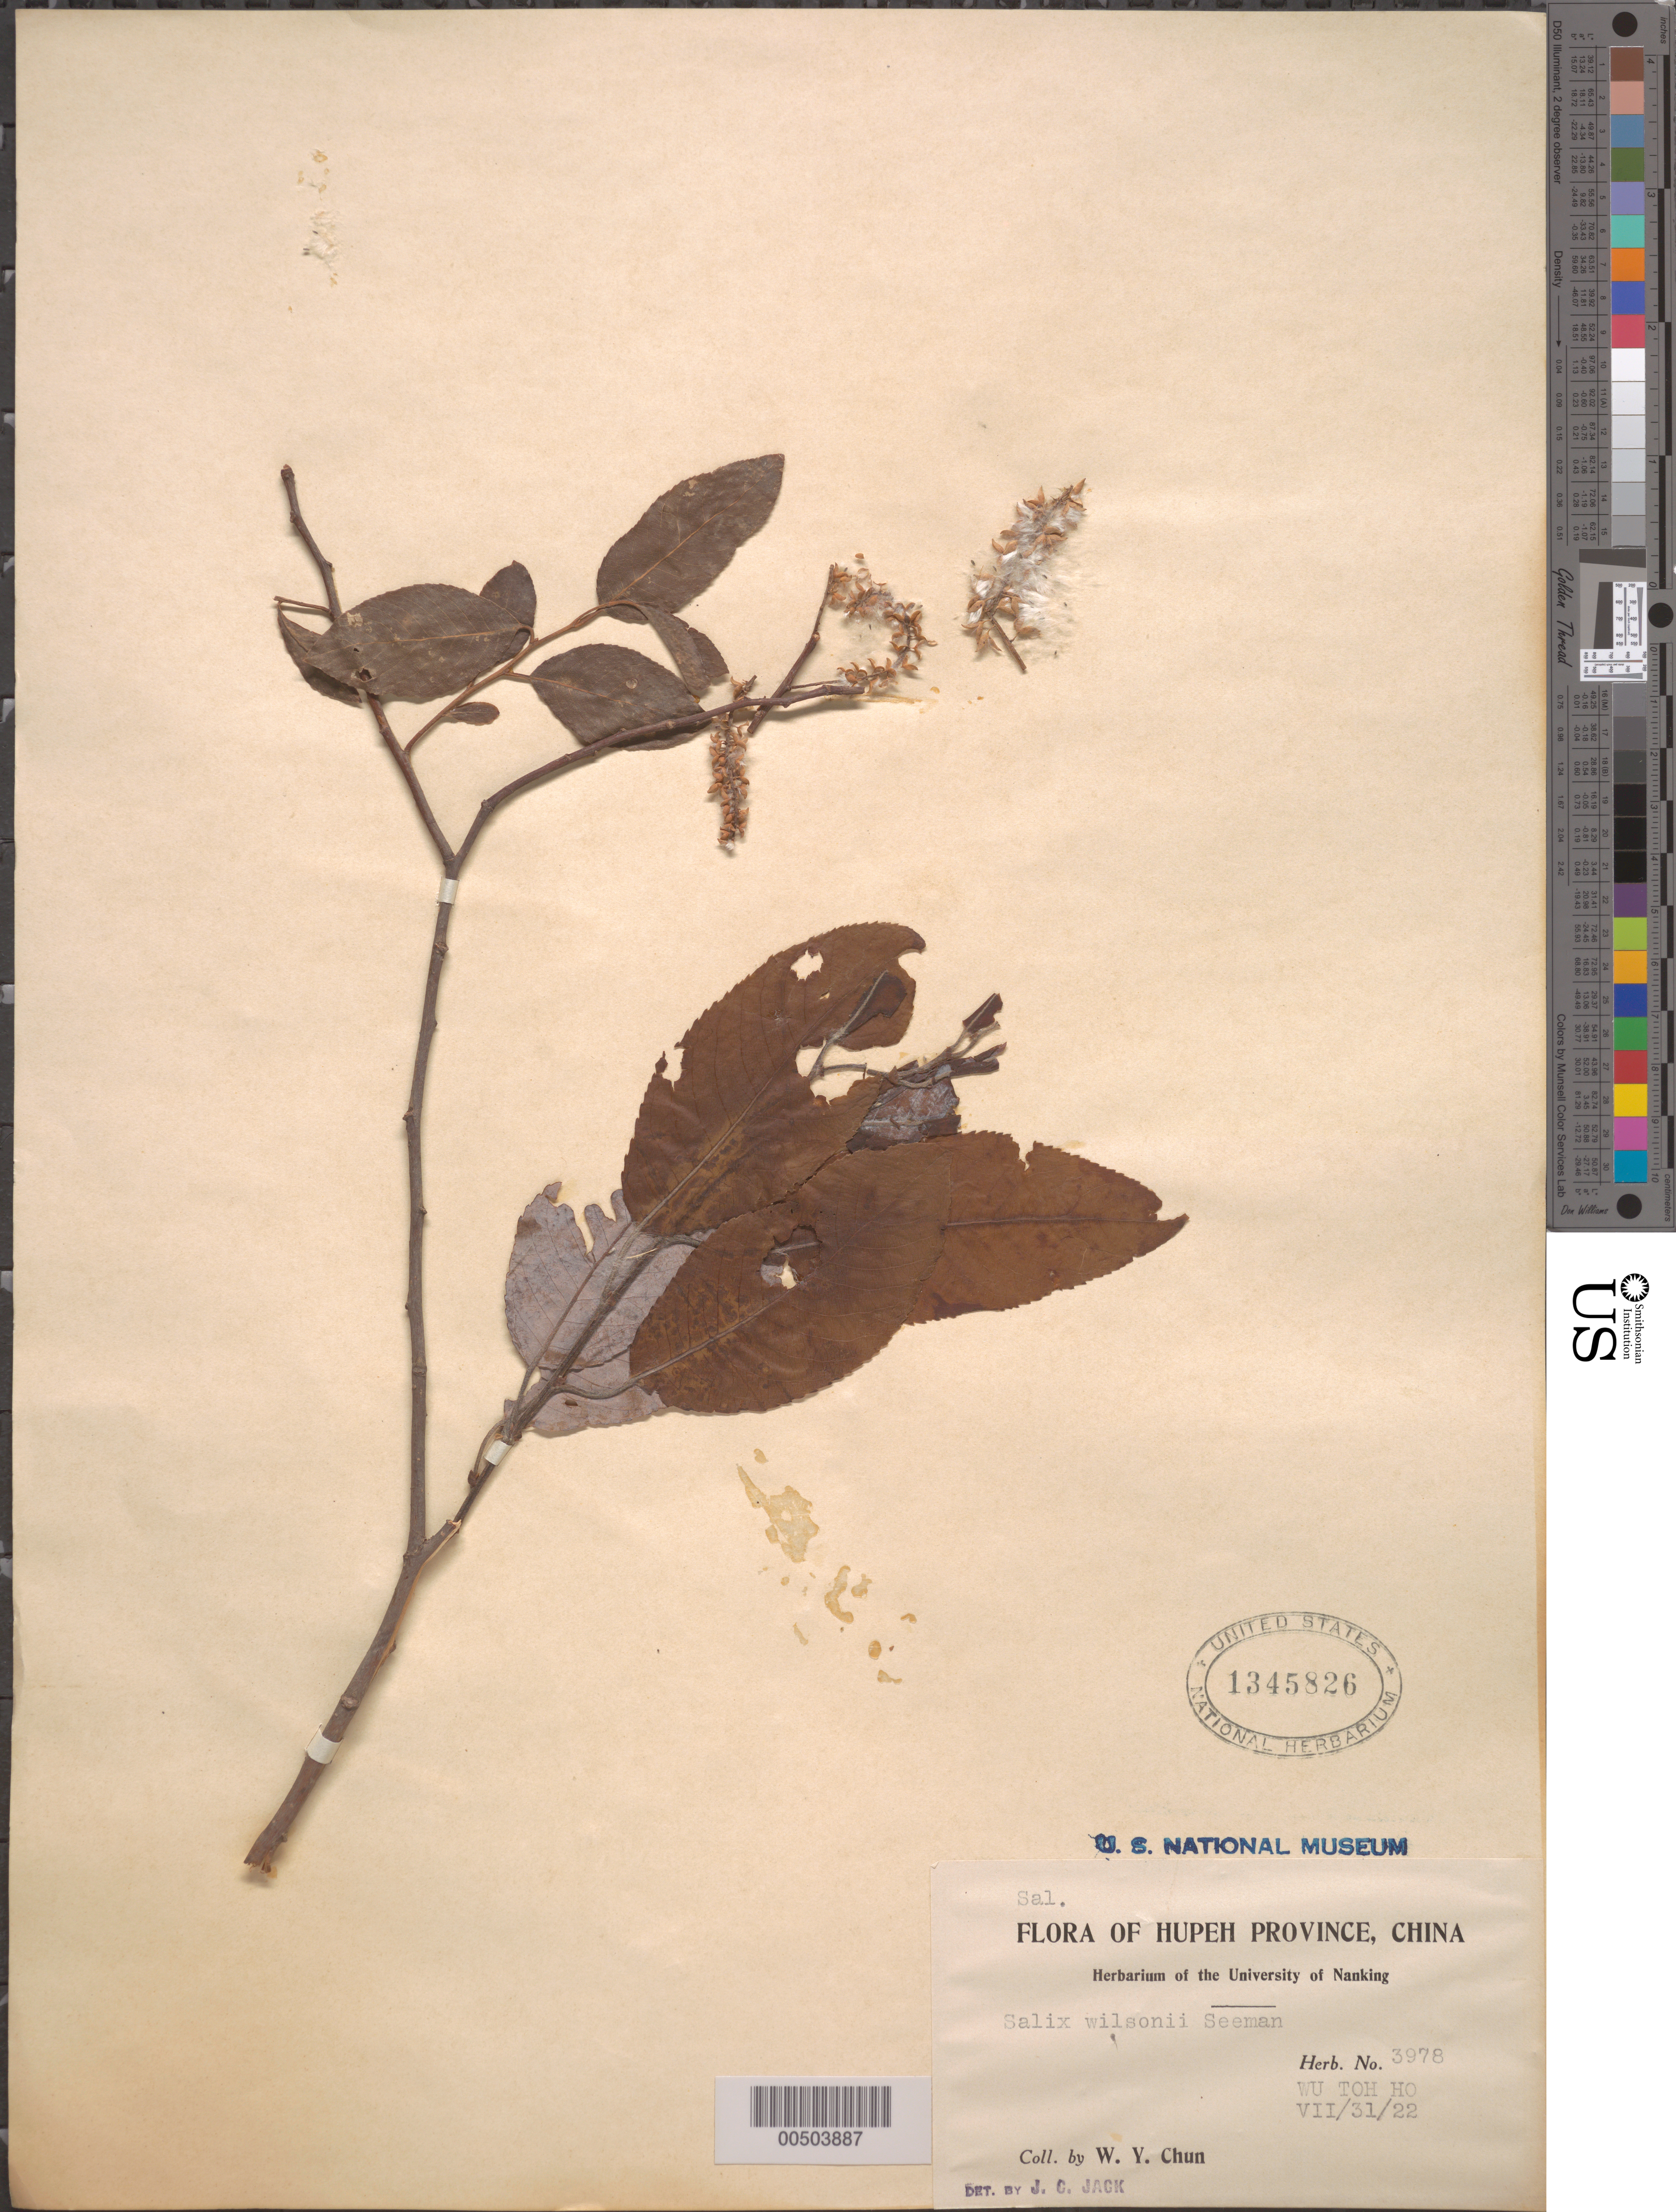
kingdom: Plantae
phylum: Tracheophyta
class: Magnoliopsida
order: Malpighiales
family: Salicaceae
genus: Salix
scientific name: Salix wilsonii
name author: Seemen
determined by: Jack, J. C.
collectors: W. Y. Chun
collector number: Herb. No. 3978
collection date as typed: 31 Jul 1922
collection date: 1922-07-31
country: China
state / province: Hubei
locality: Wu Toh Ho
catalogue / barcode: US 1345826